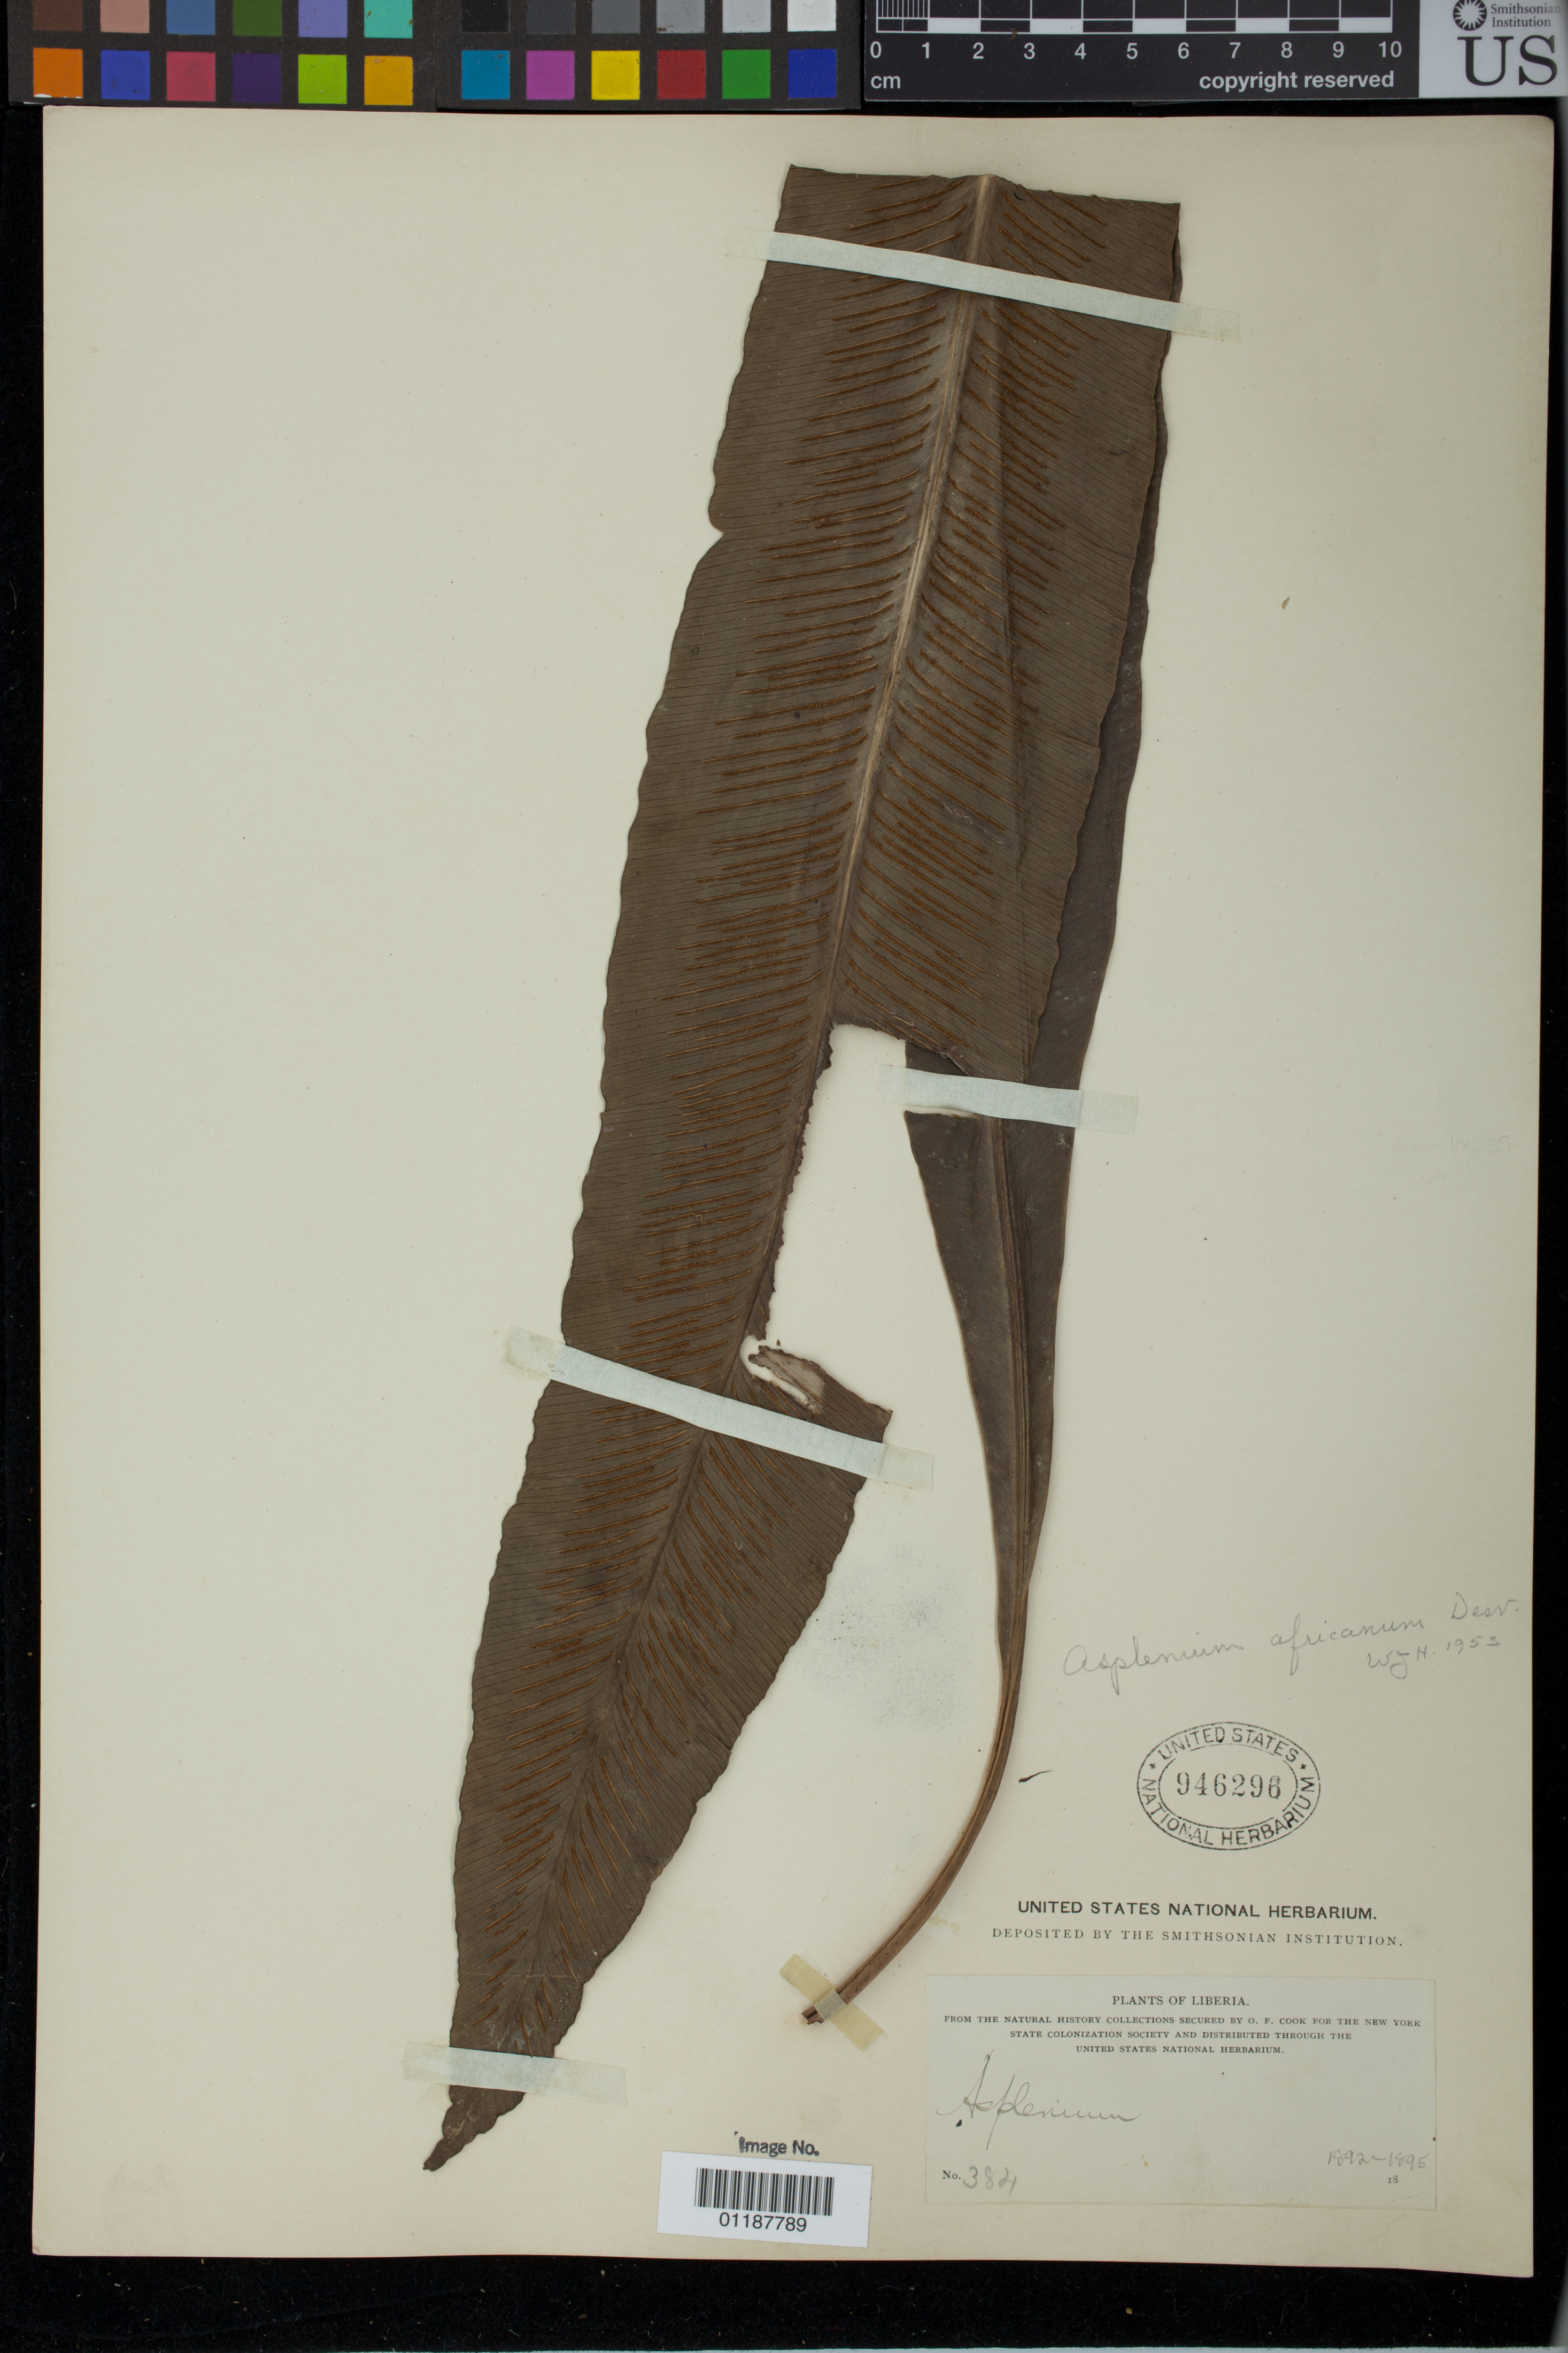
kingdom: Plantae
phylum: Tracheophyta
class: Polypodiopsida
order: Polypodiales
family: Aspleniaceae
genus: Asplenium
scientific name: Asplenium africanum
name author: Desv.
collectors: O. F. Cook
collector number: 384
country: Liberia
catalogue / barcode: US 946296